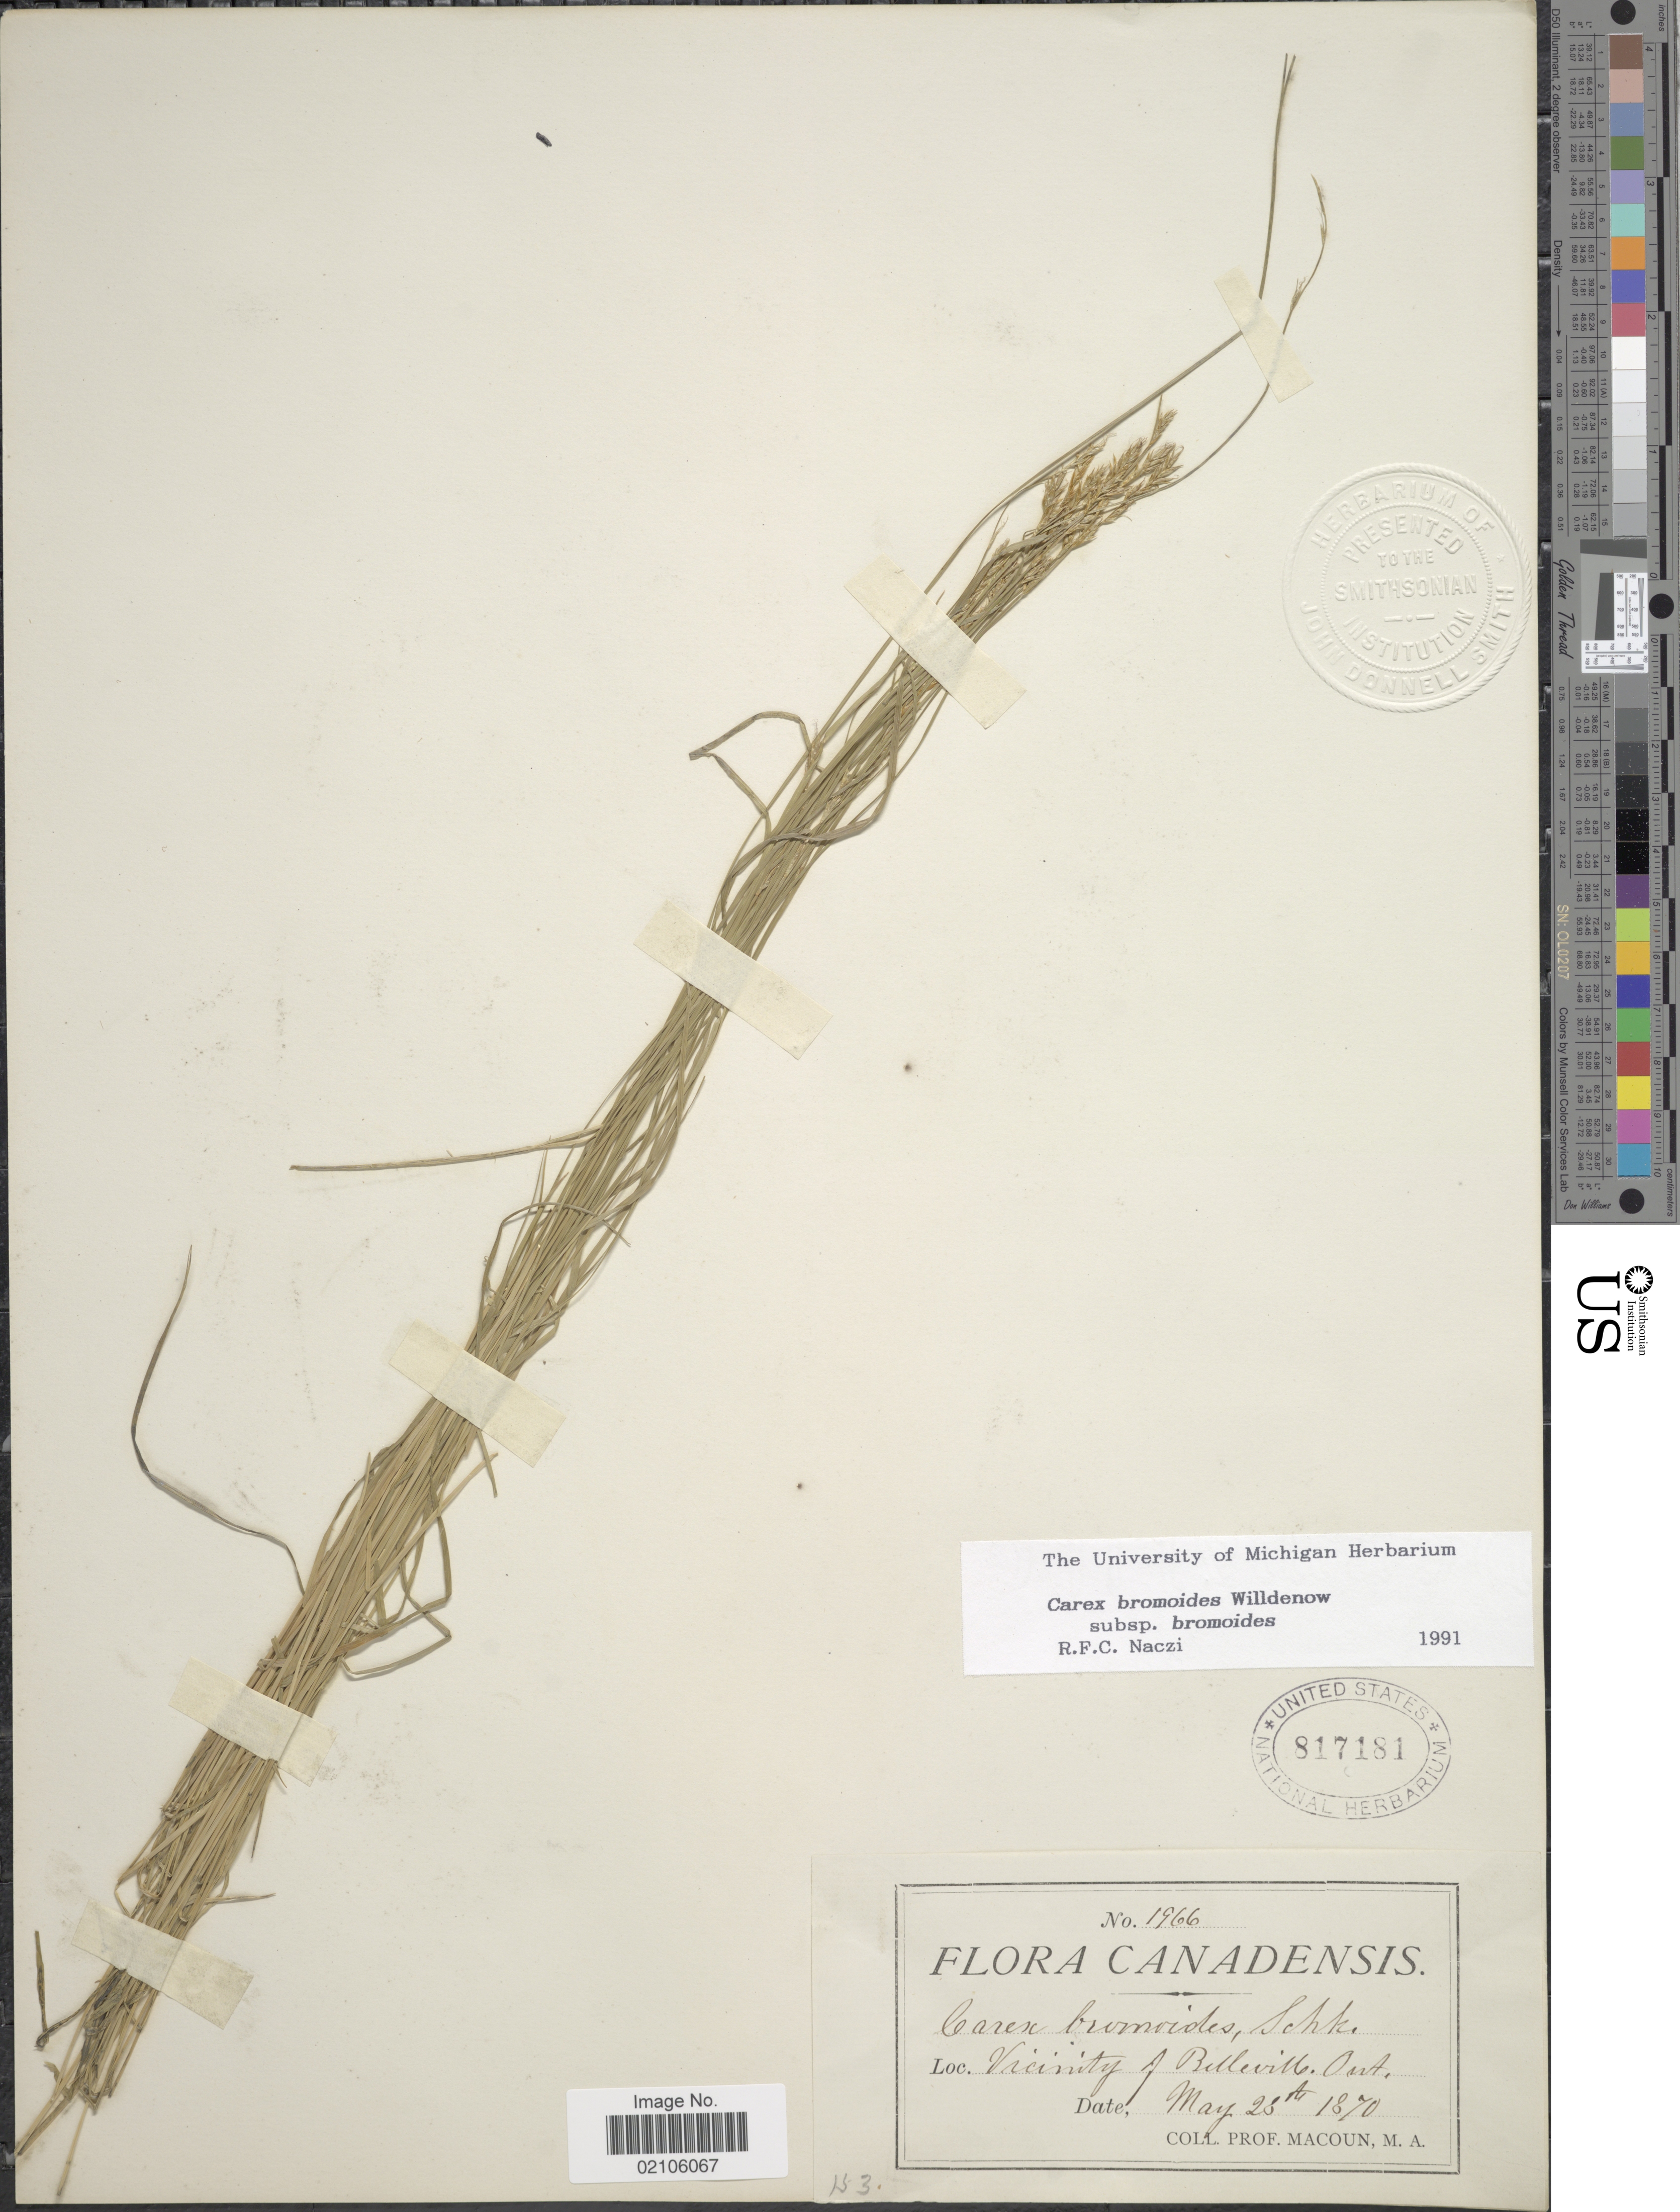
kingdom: Plantae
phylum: Tracheophyta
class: Liliopsida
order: Poales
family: Cyperaceae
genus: Carex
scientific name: Carex bromoides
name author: Willd.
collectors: -- Macoun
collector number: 1966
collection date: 1870-05-28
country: Canada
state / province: Ontario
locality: Vicinity of Belleville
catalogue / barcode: US 817181